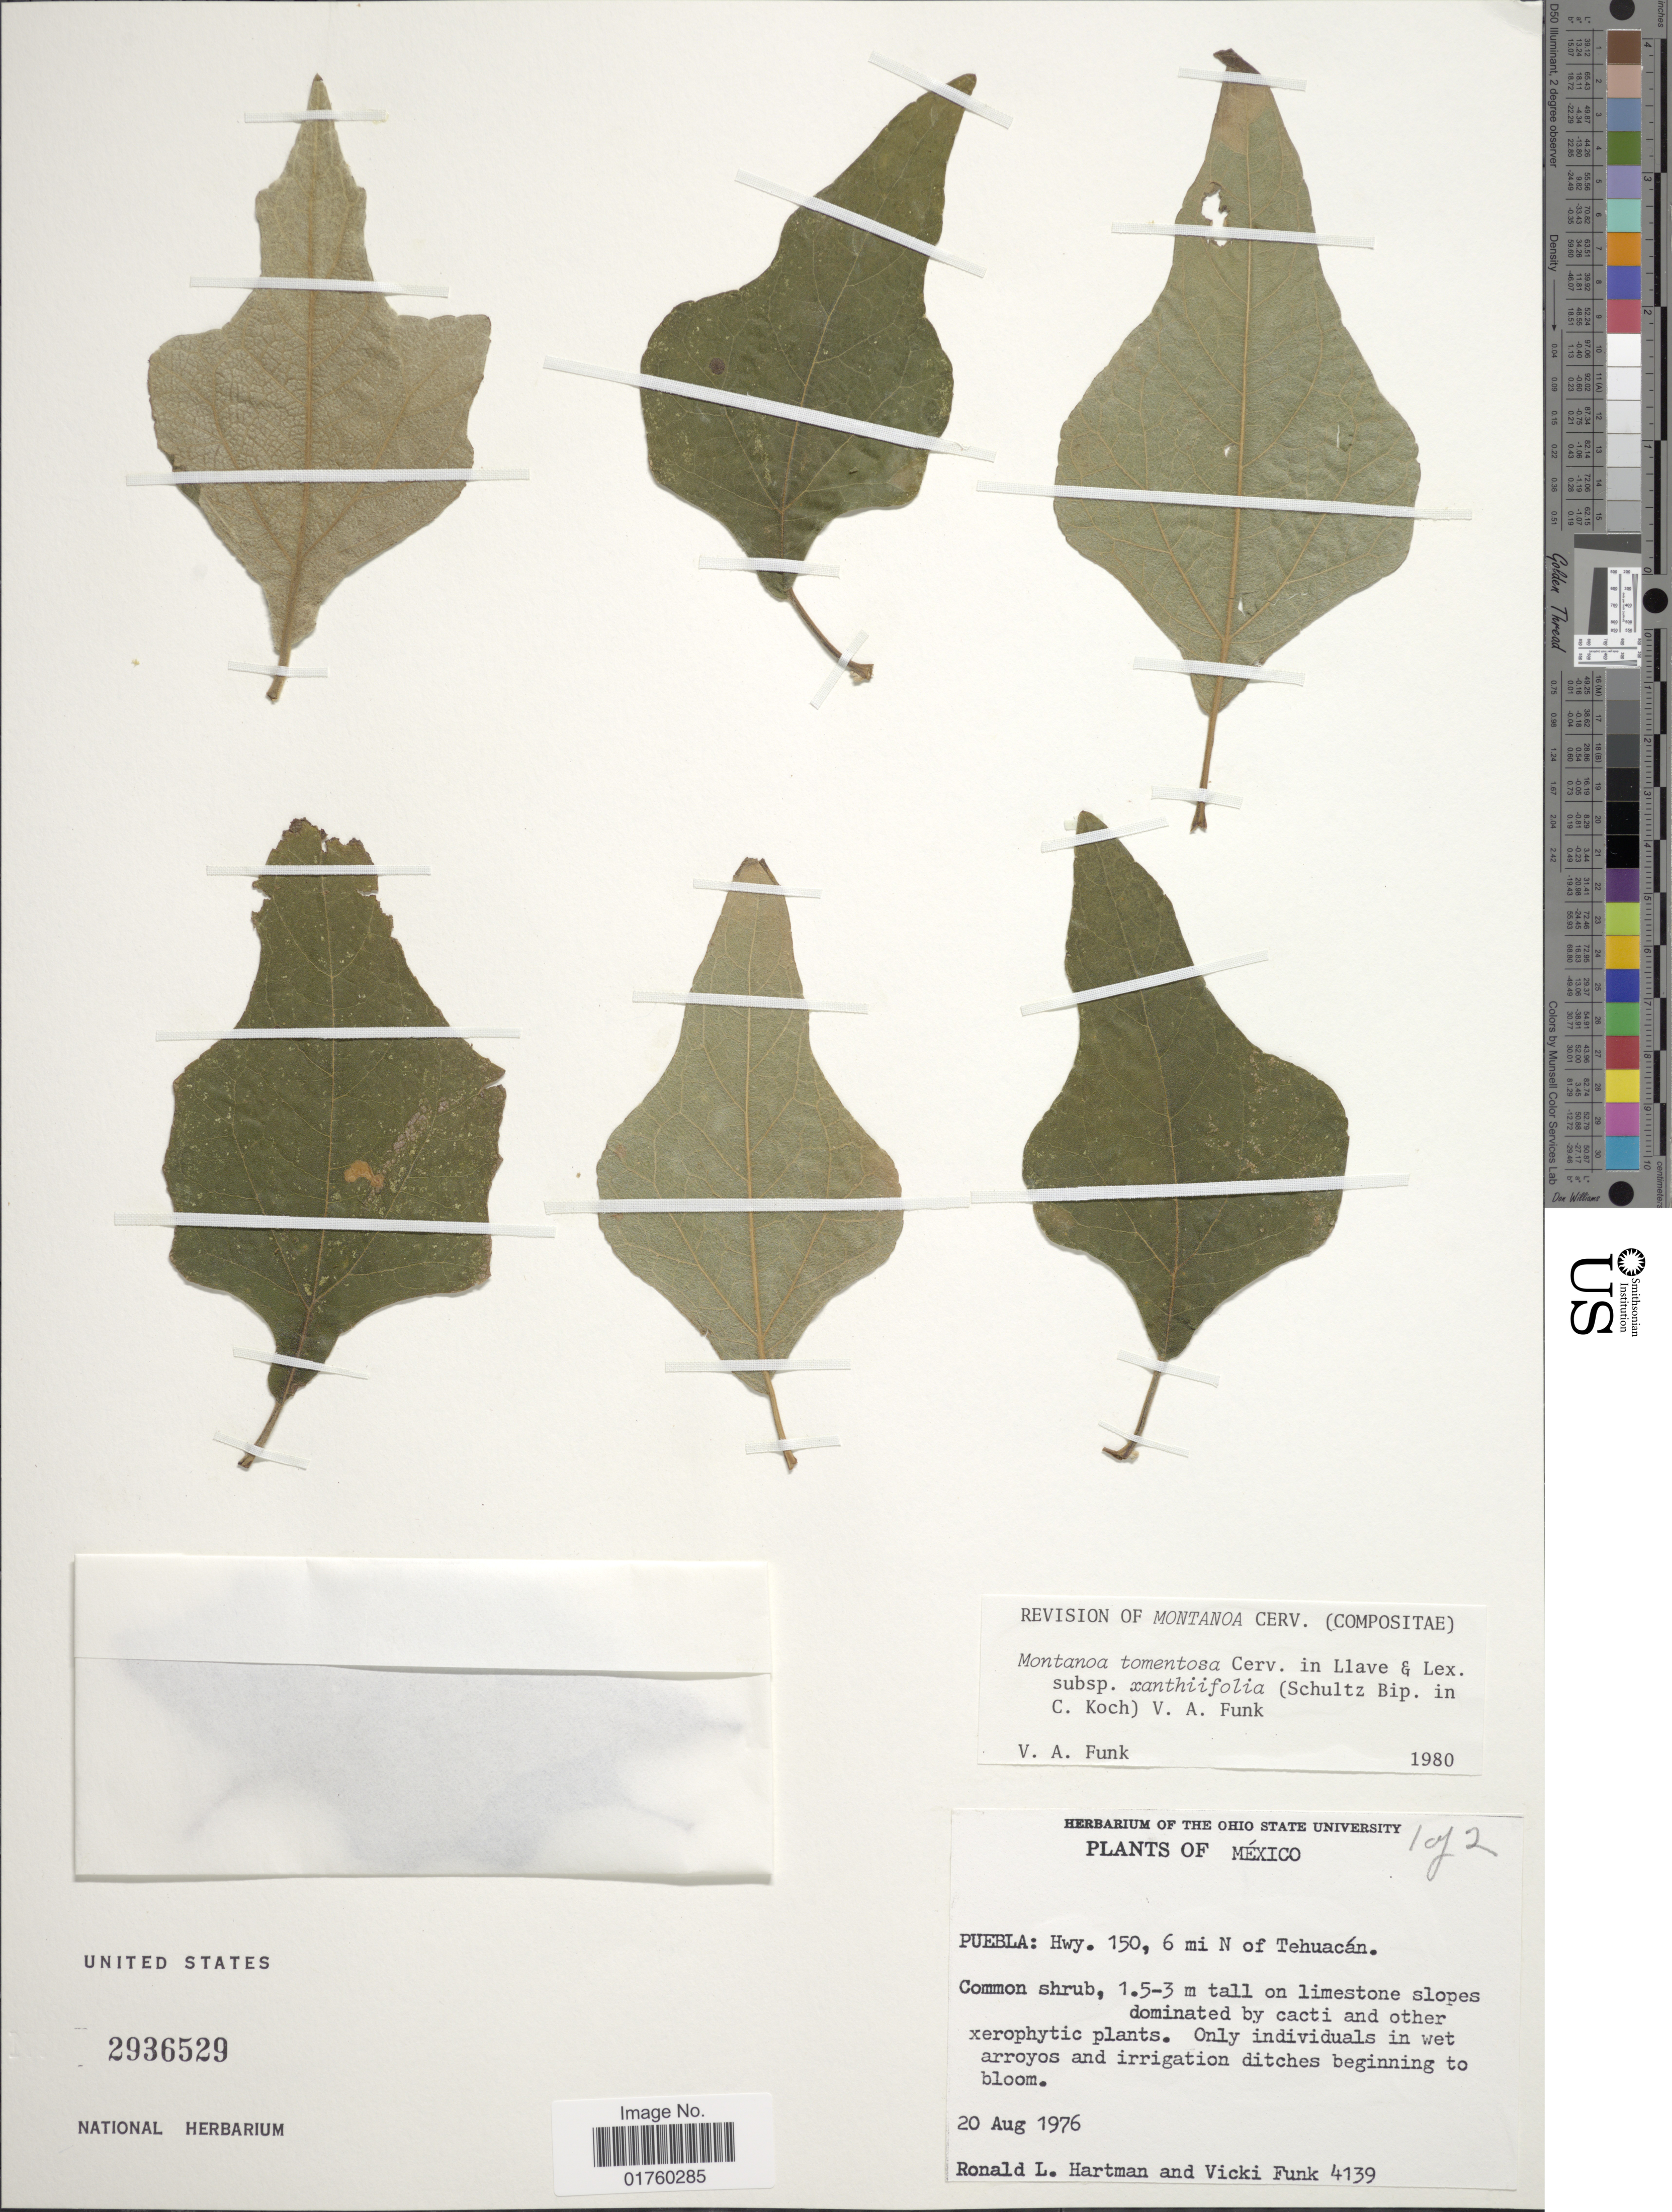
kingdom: Plantae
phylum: Tracheophyta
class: Magnoliopsida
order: Asterales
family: Asteraceae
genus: Montanoa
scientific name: Montanoa tomentosa subsp. xanthiifolia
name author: (Sch. Bip. in C. Koch) V.A. Funk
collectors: R. Hartman & V. Funk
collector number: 4139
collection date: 1976-08-20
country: Mexico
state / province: Puebla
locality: Hwy. 150, 6 mi N of Tehuacan, on limestone slopes.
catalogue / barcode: US 2936529